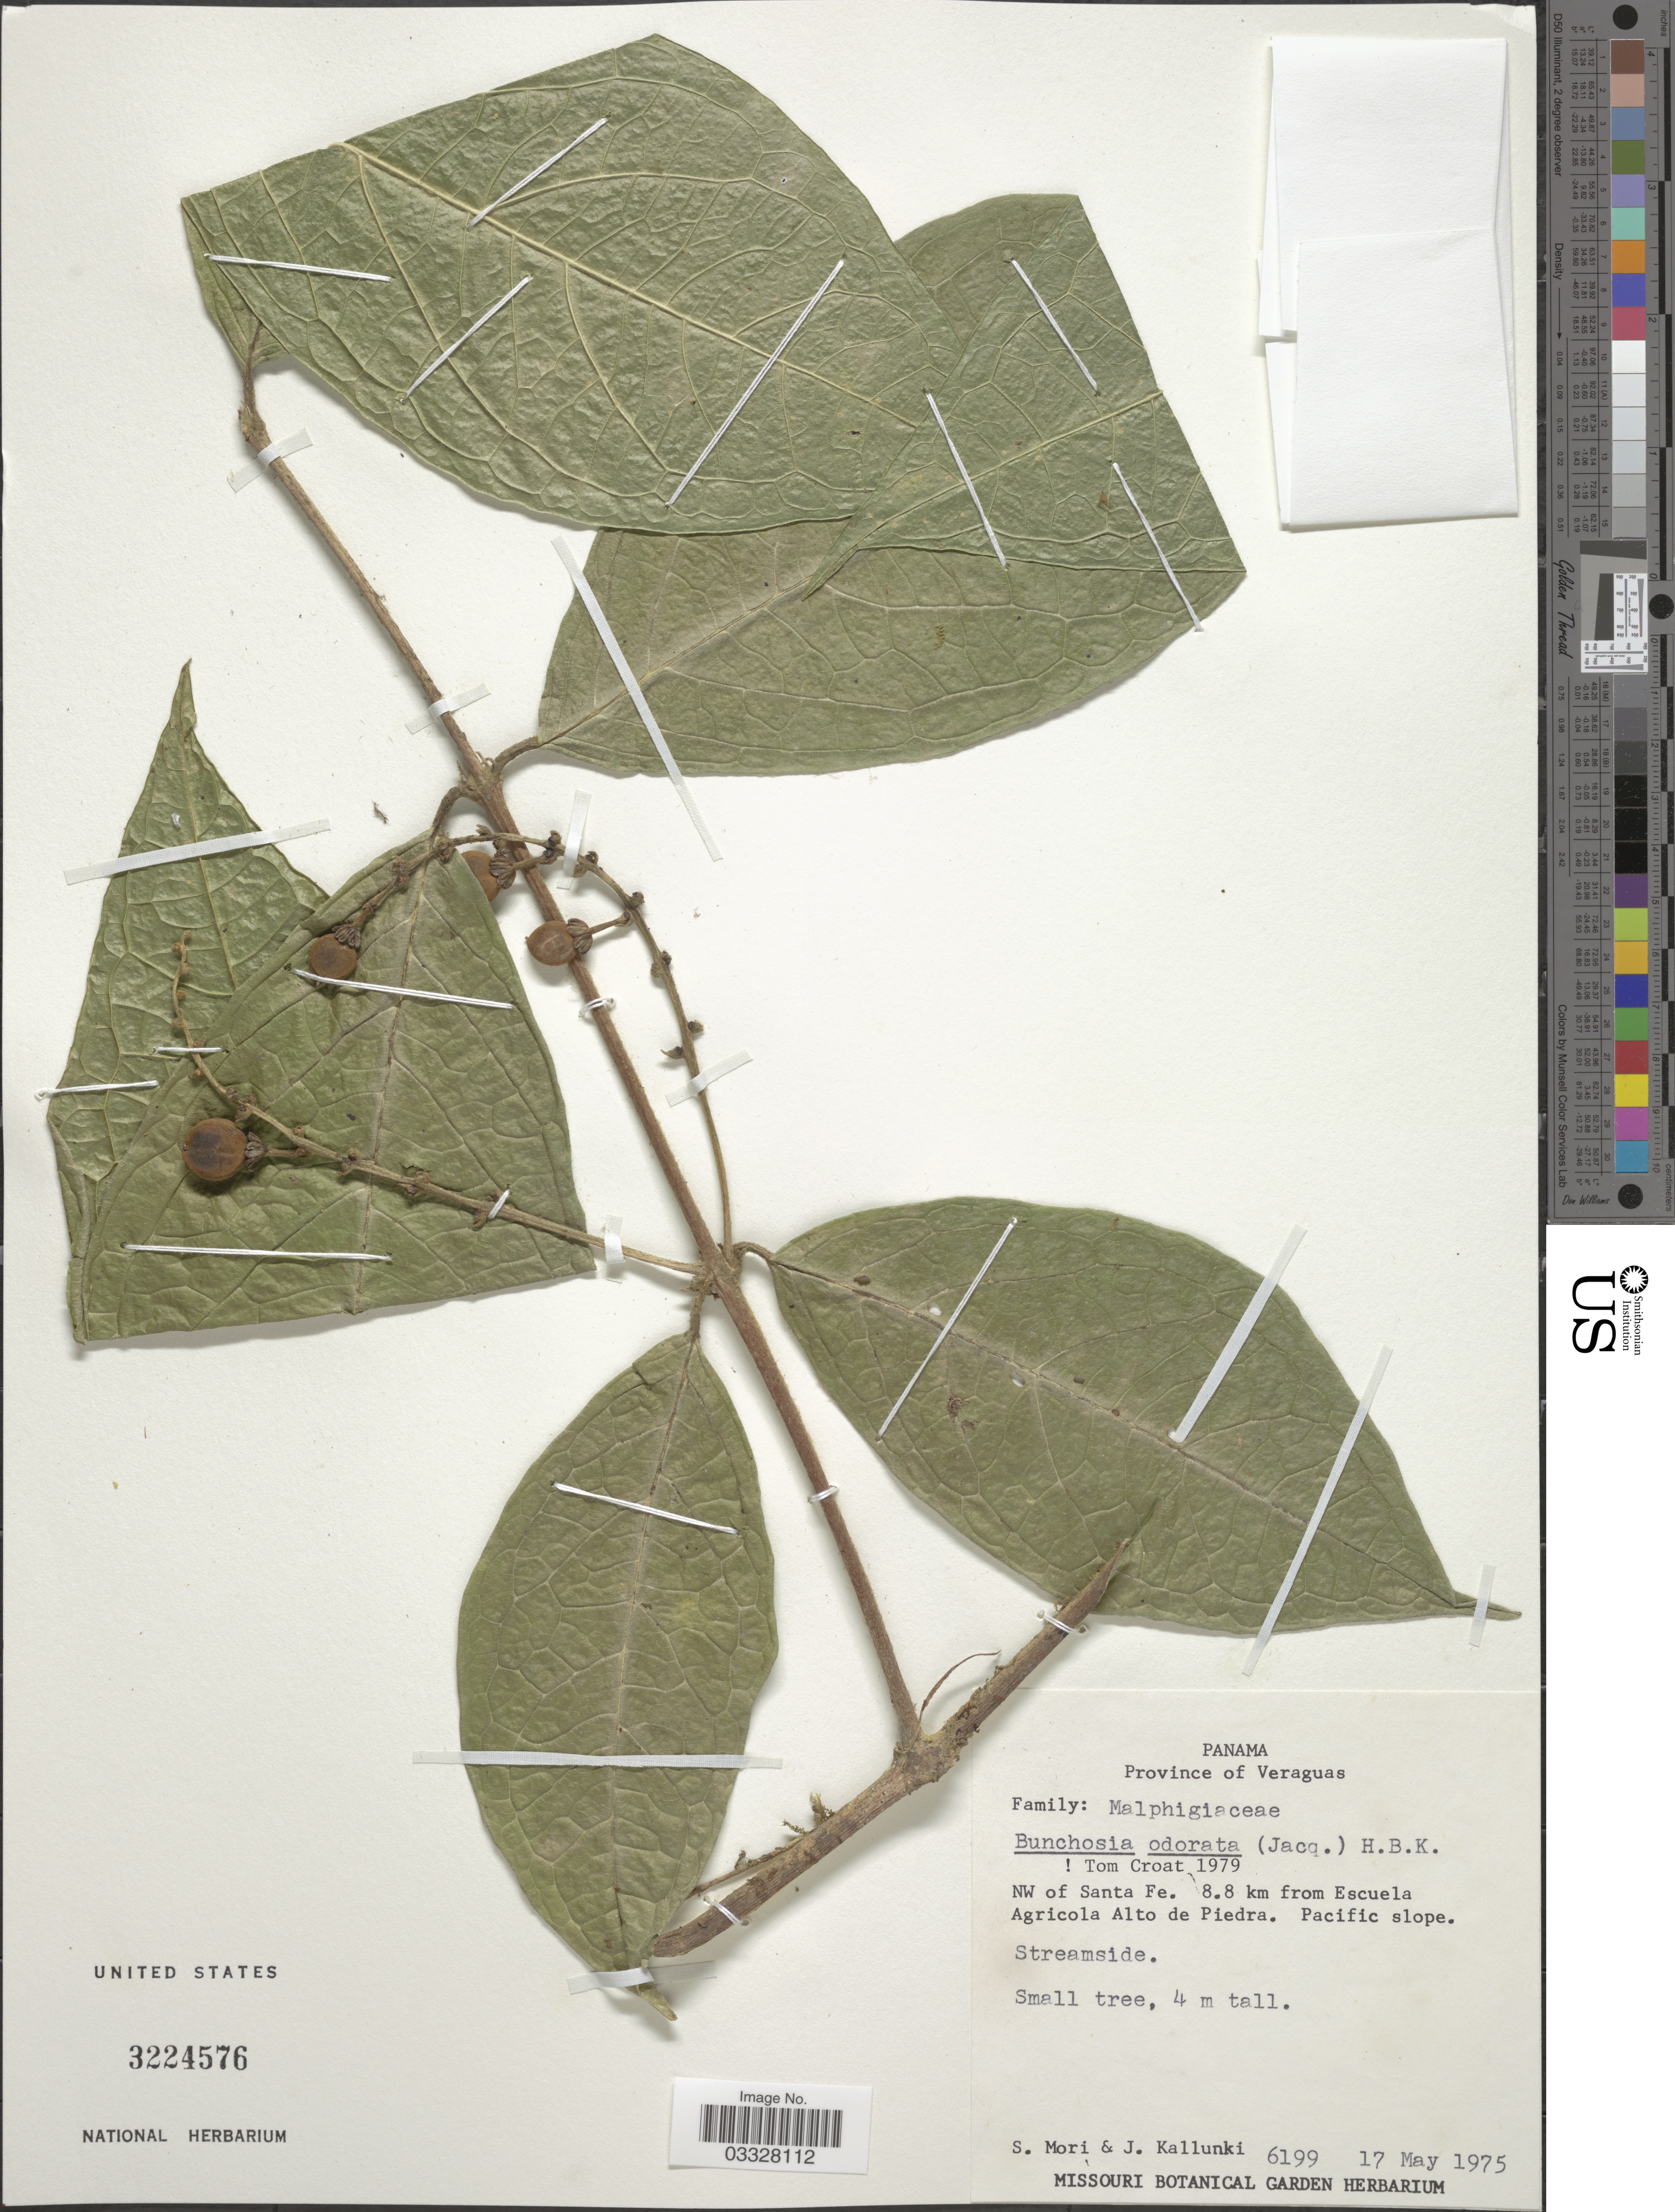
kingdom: Plantae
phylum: Tracheophyta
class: Magnoliopsida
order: Malpighiales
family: Malpighiaceae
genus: Bunchosia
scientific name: Bunchosia odorata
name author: (Jacq.) DC.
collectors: S. Mori & J. Kallunki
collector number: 6199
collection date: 1975-05-17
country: Panama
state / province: Veraguas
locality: NW of Santa Fe. 8.8 km from Escuela Agricola Alto de Piedra.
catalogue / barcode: US 3224576